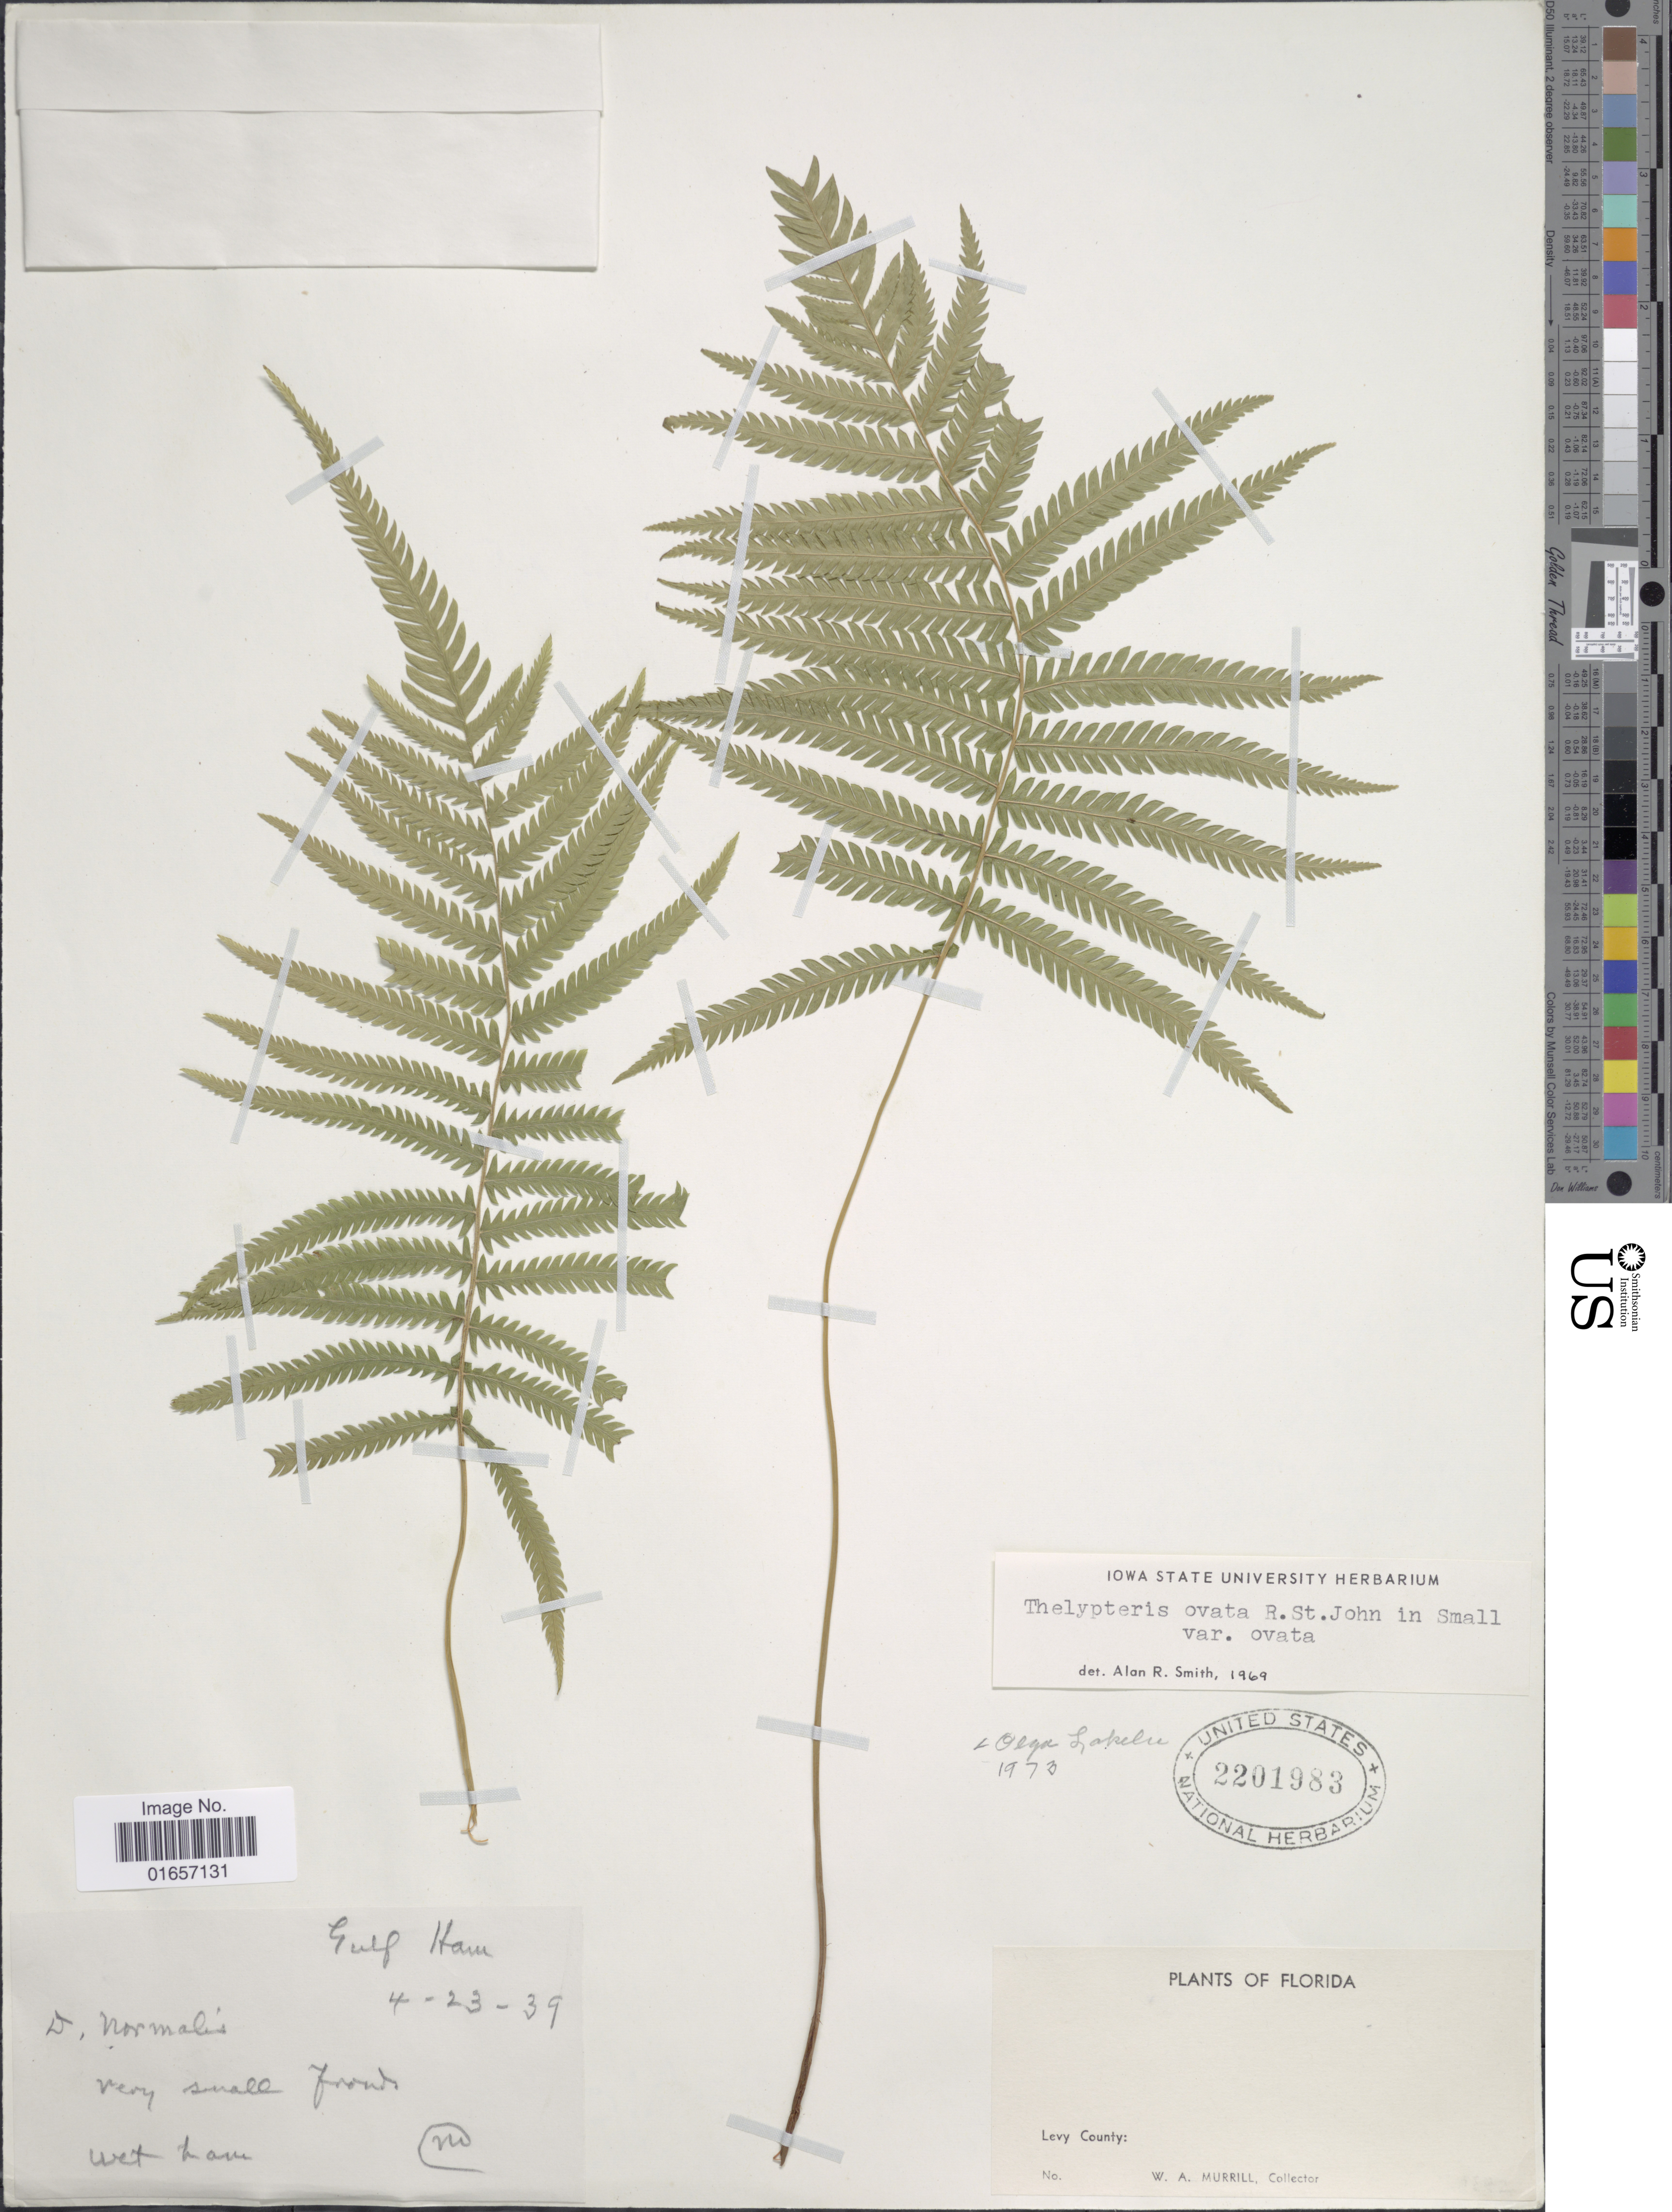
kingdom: Plantae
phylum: Tracheophyta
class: Polypodiopsida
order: Polypodiales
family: Thelypteridaceae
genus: Christella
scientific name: Christella ovata var. ovata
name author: (R.P. St. John) Á. Löve & D. Löve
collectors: W. A. Murrill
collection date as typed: Transcribed d/m/y: 23/4/39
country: United States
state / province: Florida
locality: Levy County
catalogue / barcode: US 2201983